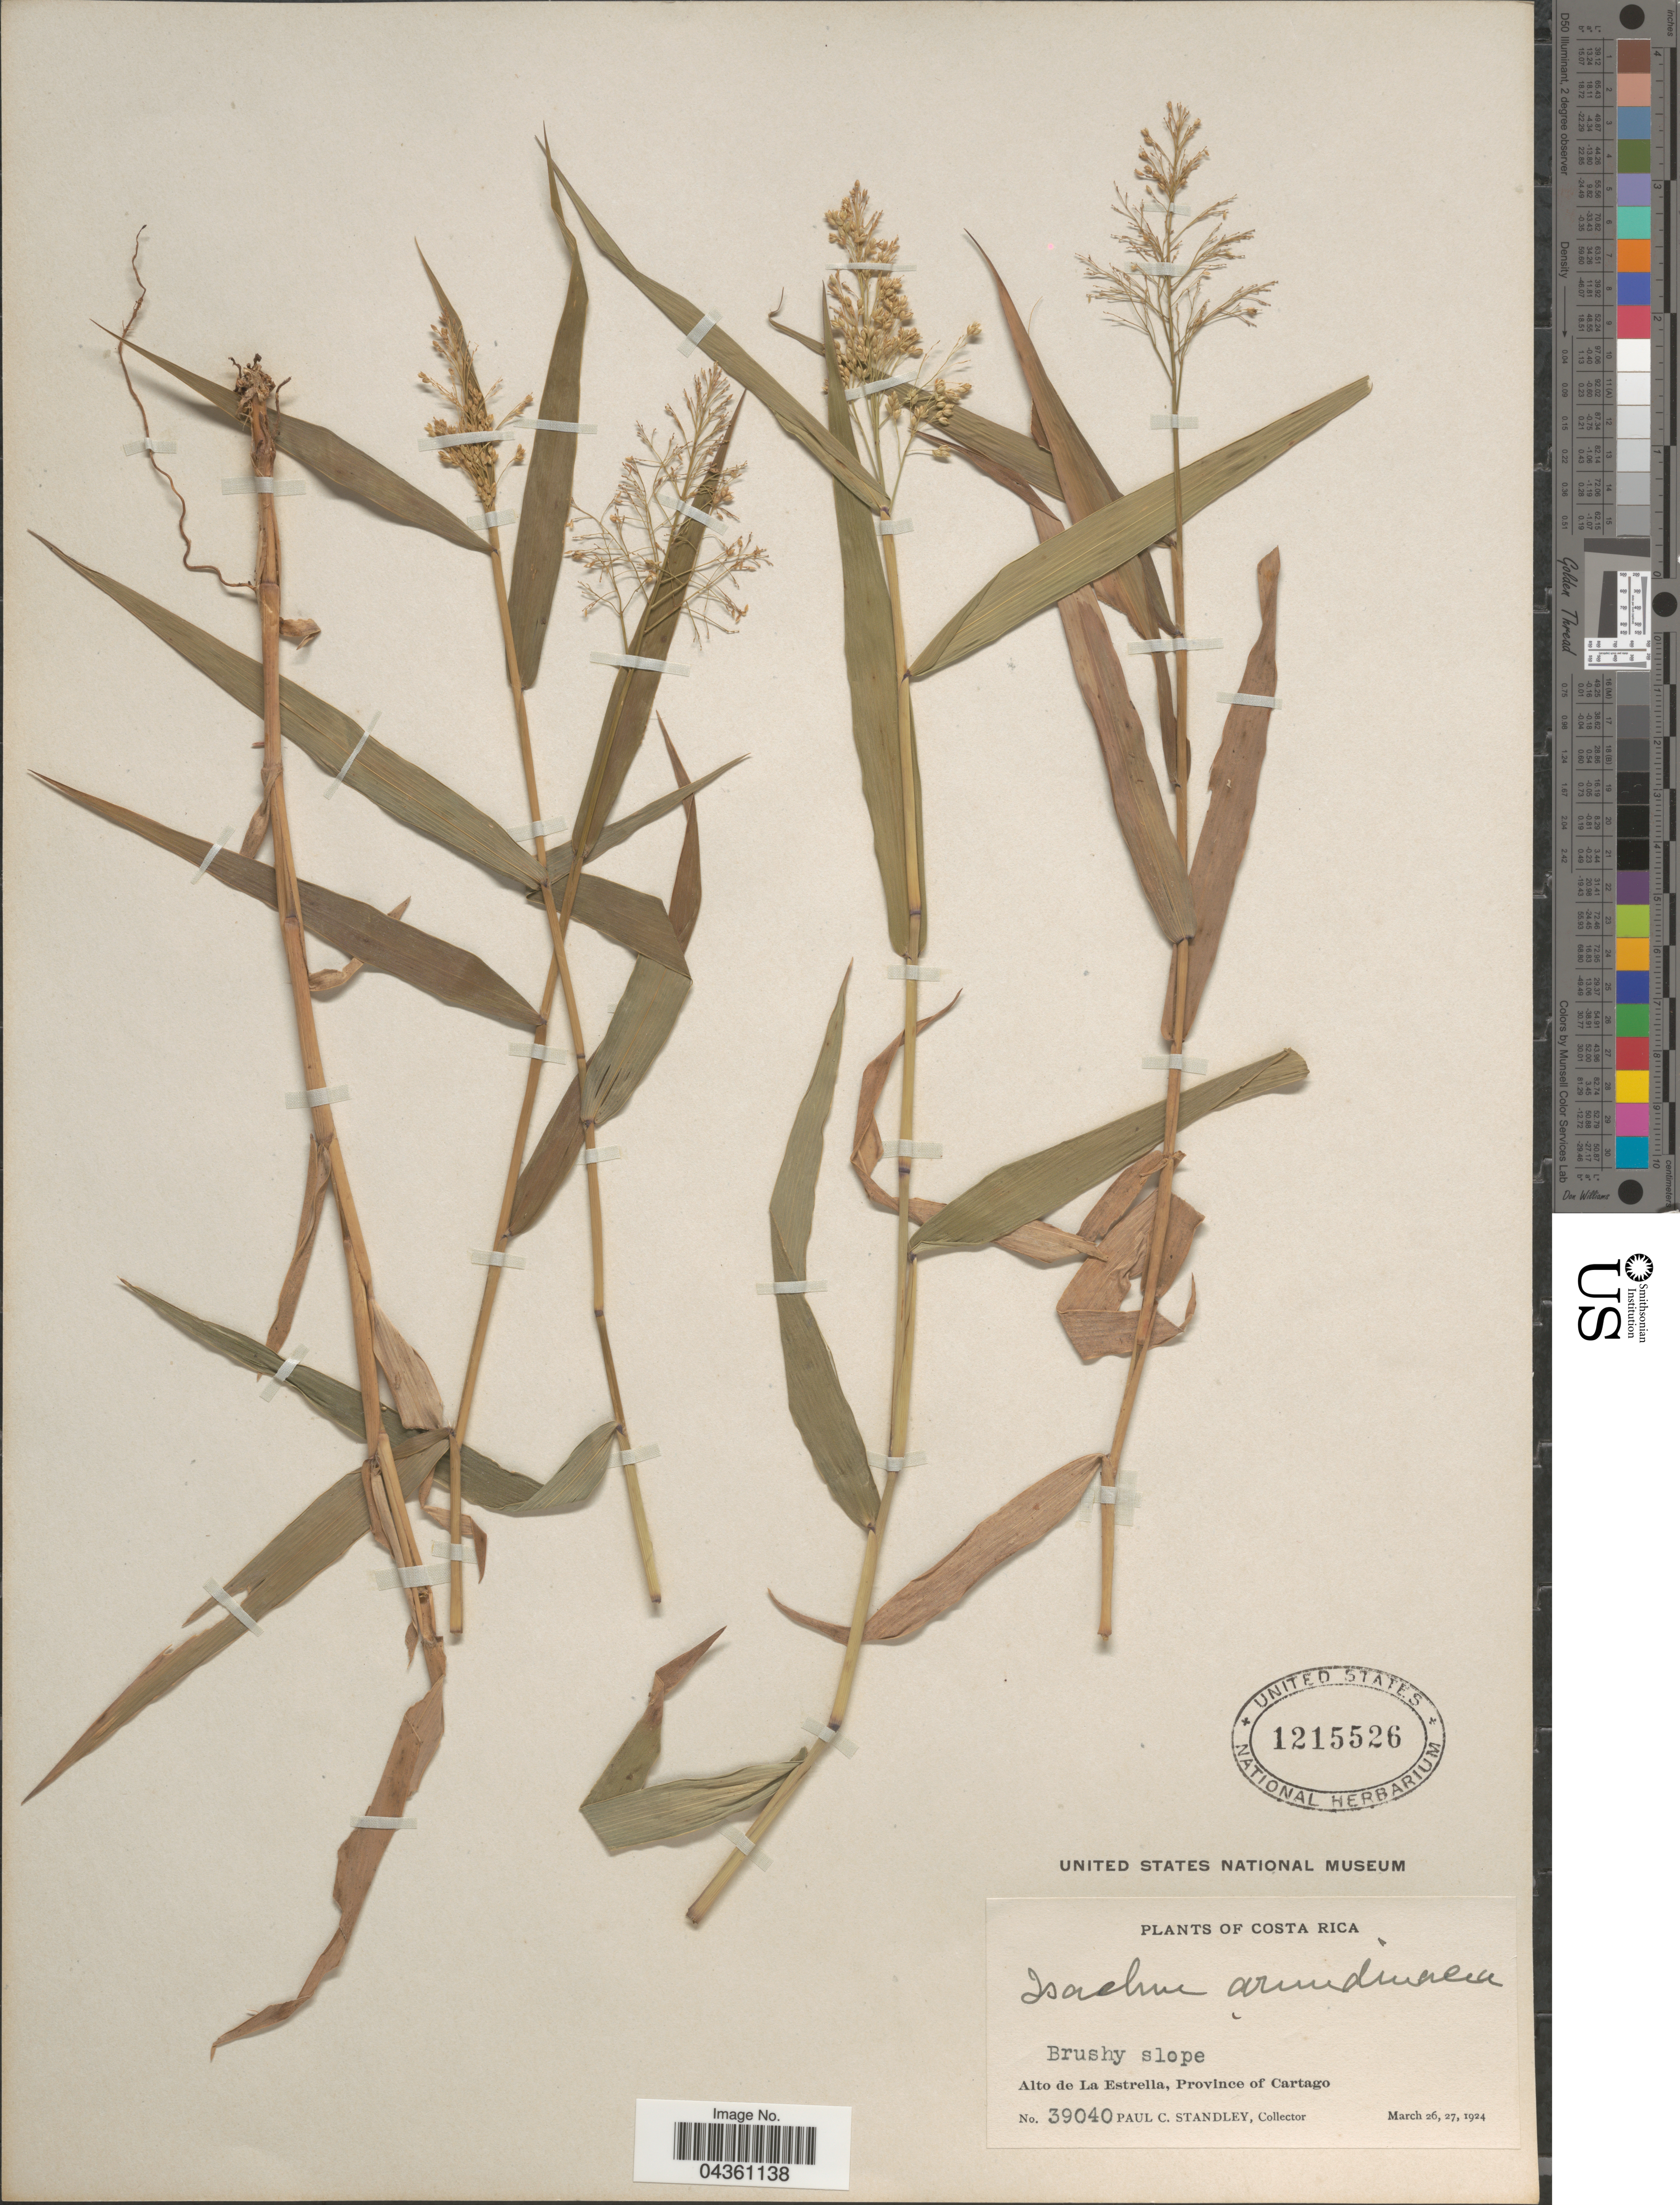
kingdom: Plantae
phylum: Tracheophyta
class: Liliopsida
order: Poales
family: Poaceae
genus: Isachne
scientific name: Isachne arundinacea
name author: (Sw.) Griseb.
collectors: P. C. Standley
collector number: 39040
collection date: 1924-03-26/1924-03-27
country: Costa Rica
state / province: Cartago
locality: Alto de La Estrella.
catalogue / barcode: US 1215526